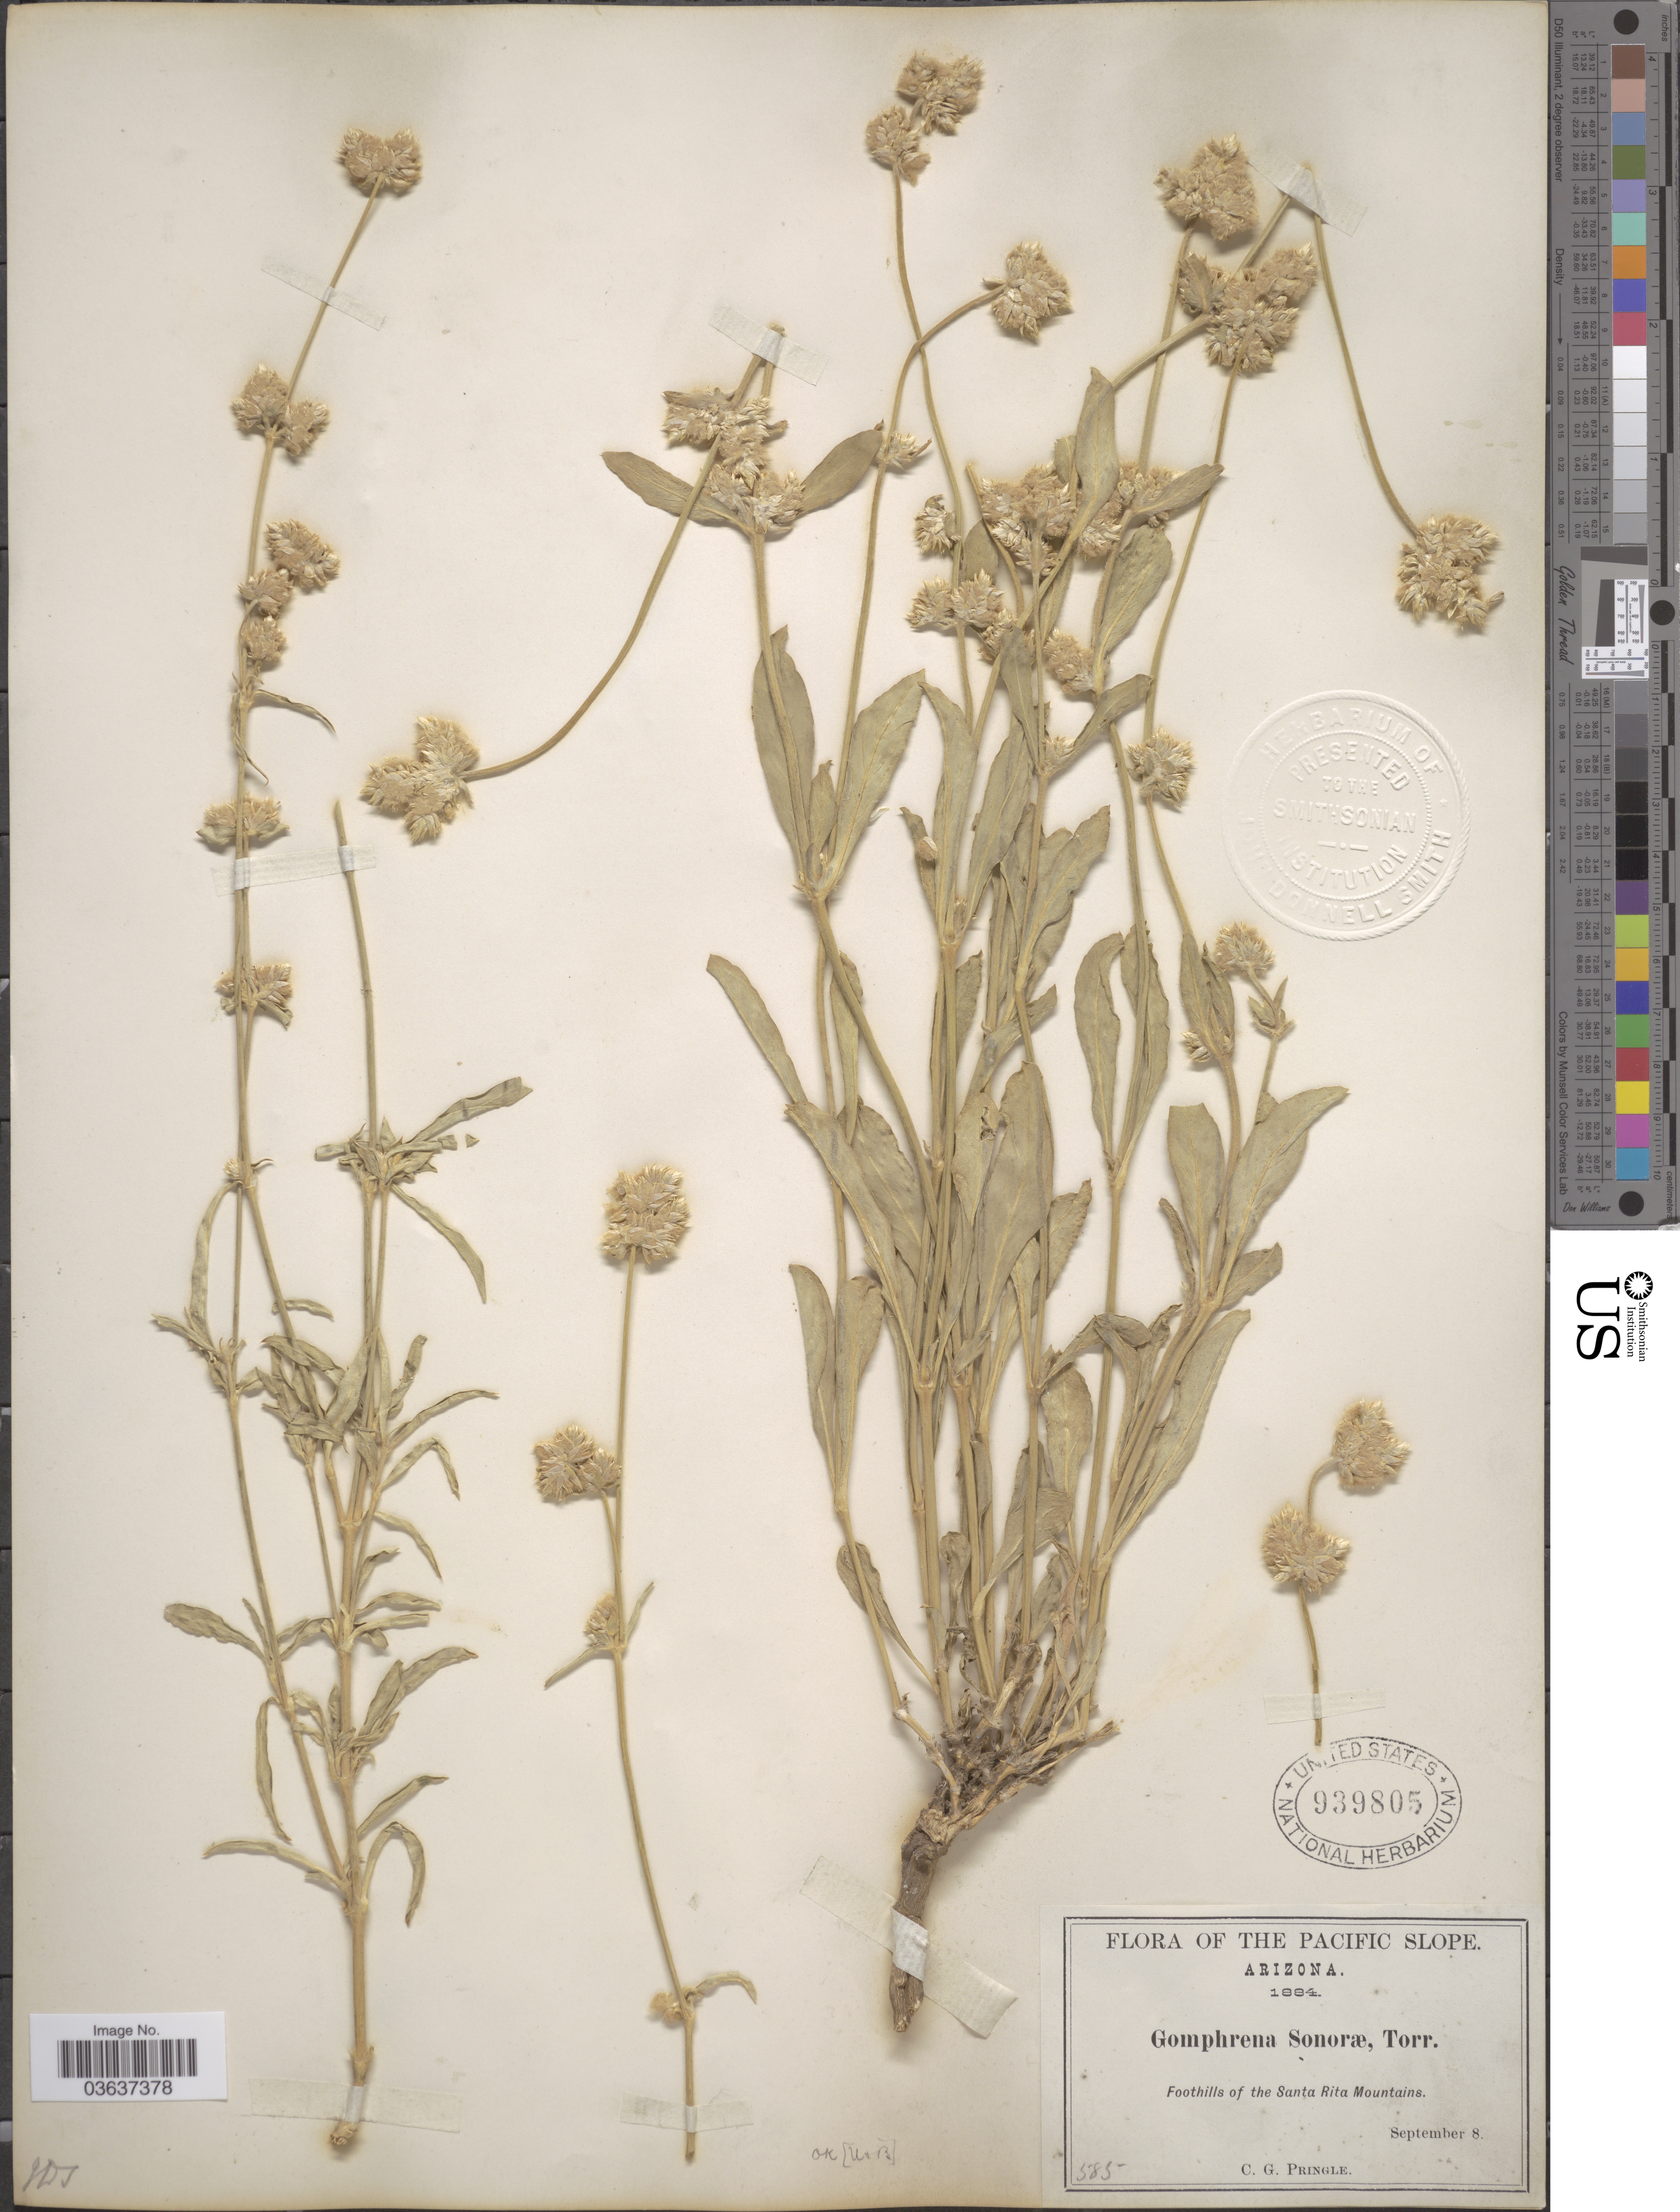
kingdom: Plantae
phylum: Tracheophyta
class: Magnoliopsida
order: Caryophyllales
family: Amaranthaceae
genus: Gomphrena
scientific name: Gomphrena sonorae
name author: Torr. in Emory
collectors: C. G. Pringle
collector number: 585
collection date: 1884-09-08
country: United States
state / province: Arizona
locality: The Pacific Slope. Foothills of the Santa Rita Mountains.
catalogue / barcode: US 939805